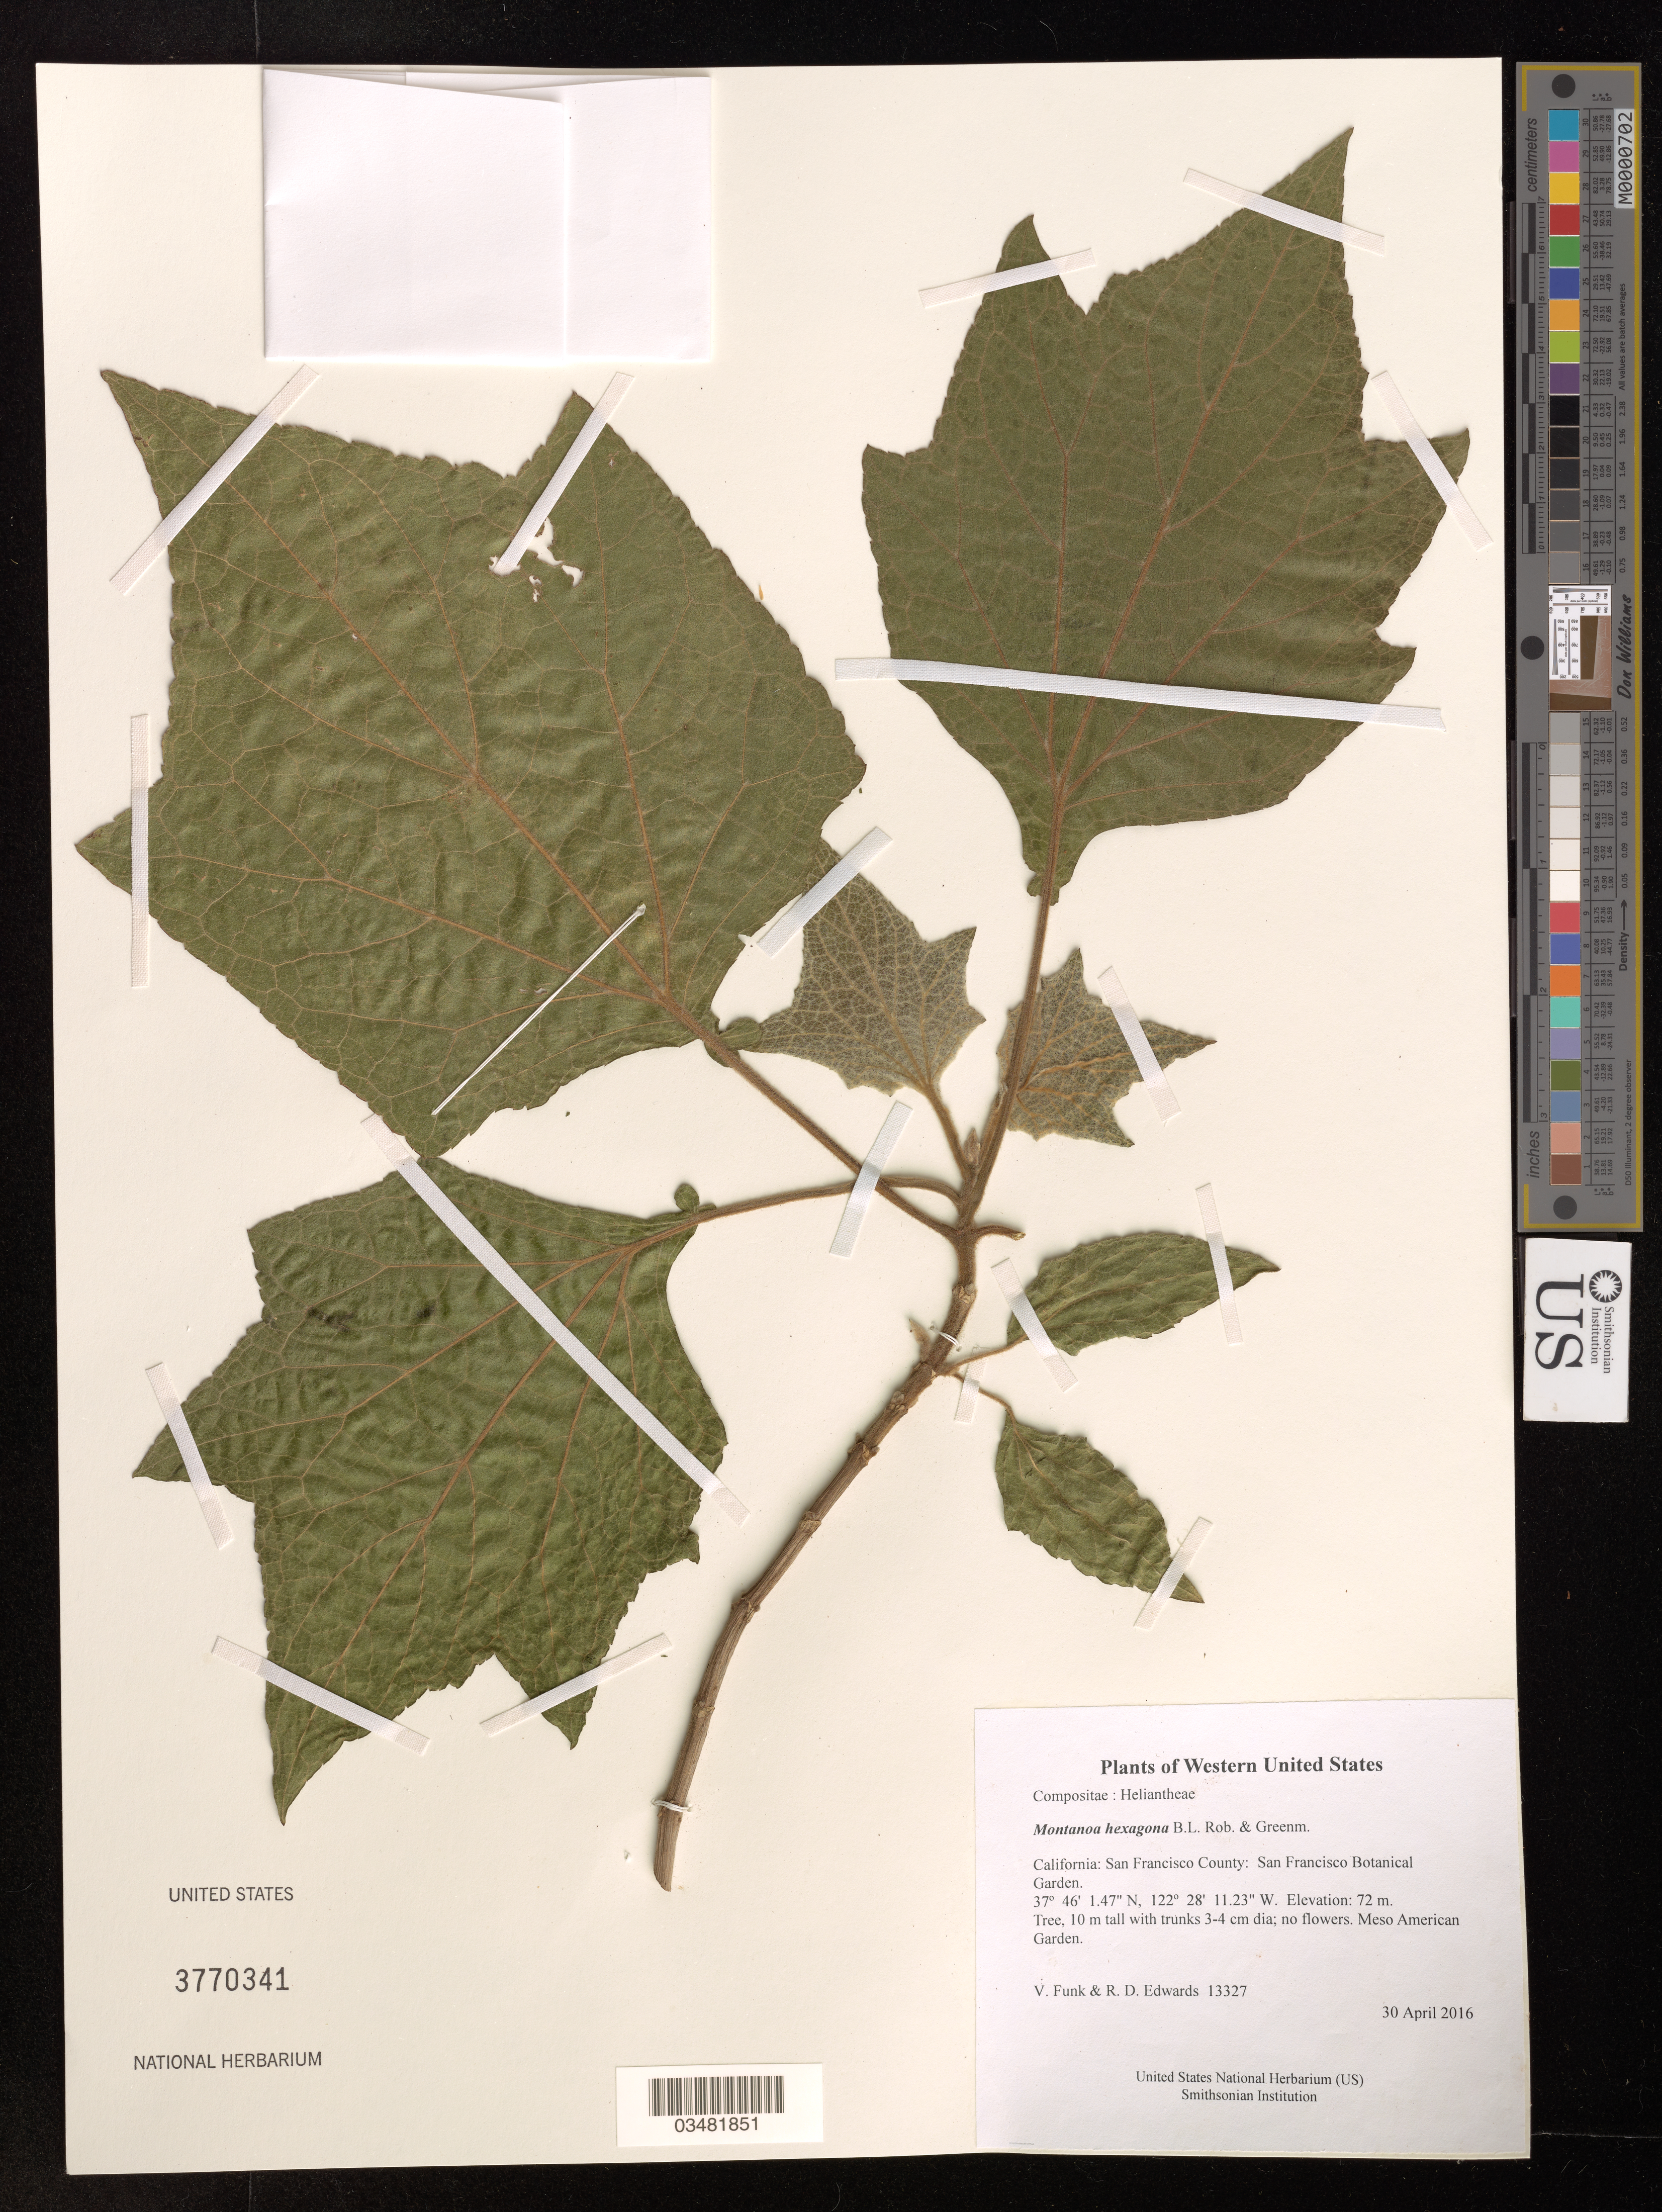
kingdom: Plantae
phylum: Tracheophyta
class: Magnoliopsida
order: Asterales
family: Asteraceae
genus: Montanoa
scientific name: Montanoa hexagona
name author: B.L. Rob. & Greenm.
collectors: R.D. Edwards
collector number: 13327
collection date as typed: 30 April 2016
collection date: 2016-04-30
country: United States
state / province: California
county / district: San Francisco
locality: San Francisco Botanical Garden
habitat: Meso American Garden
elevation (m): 72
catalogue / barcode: US 3770341